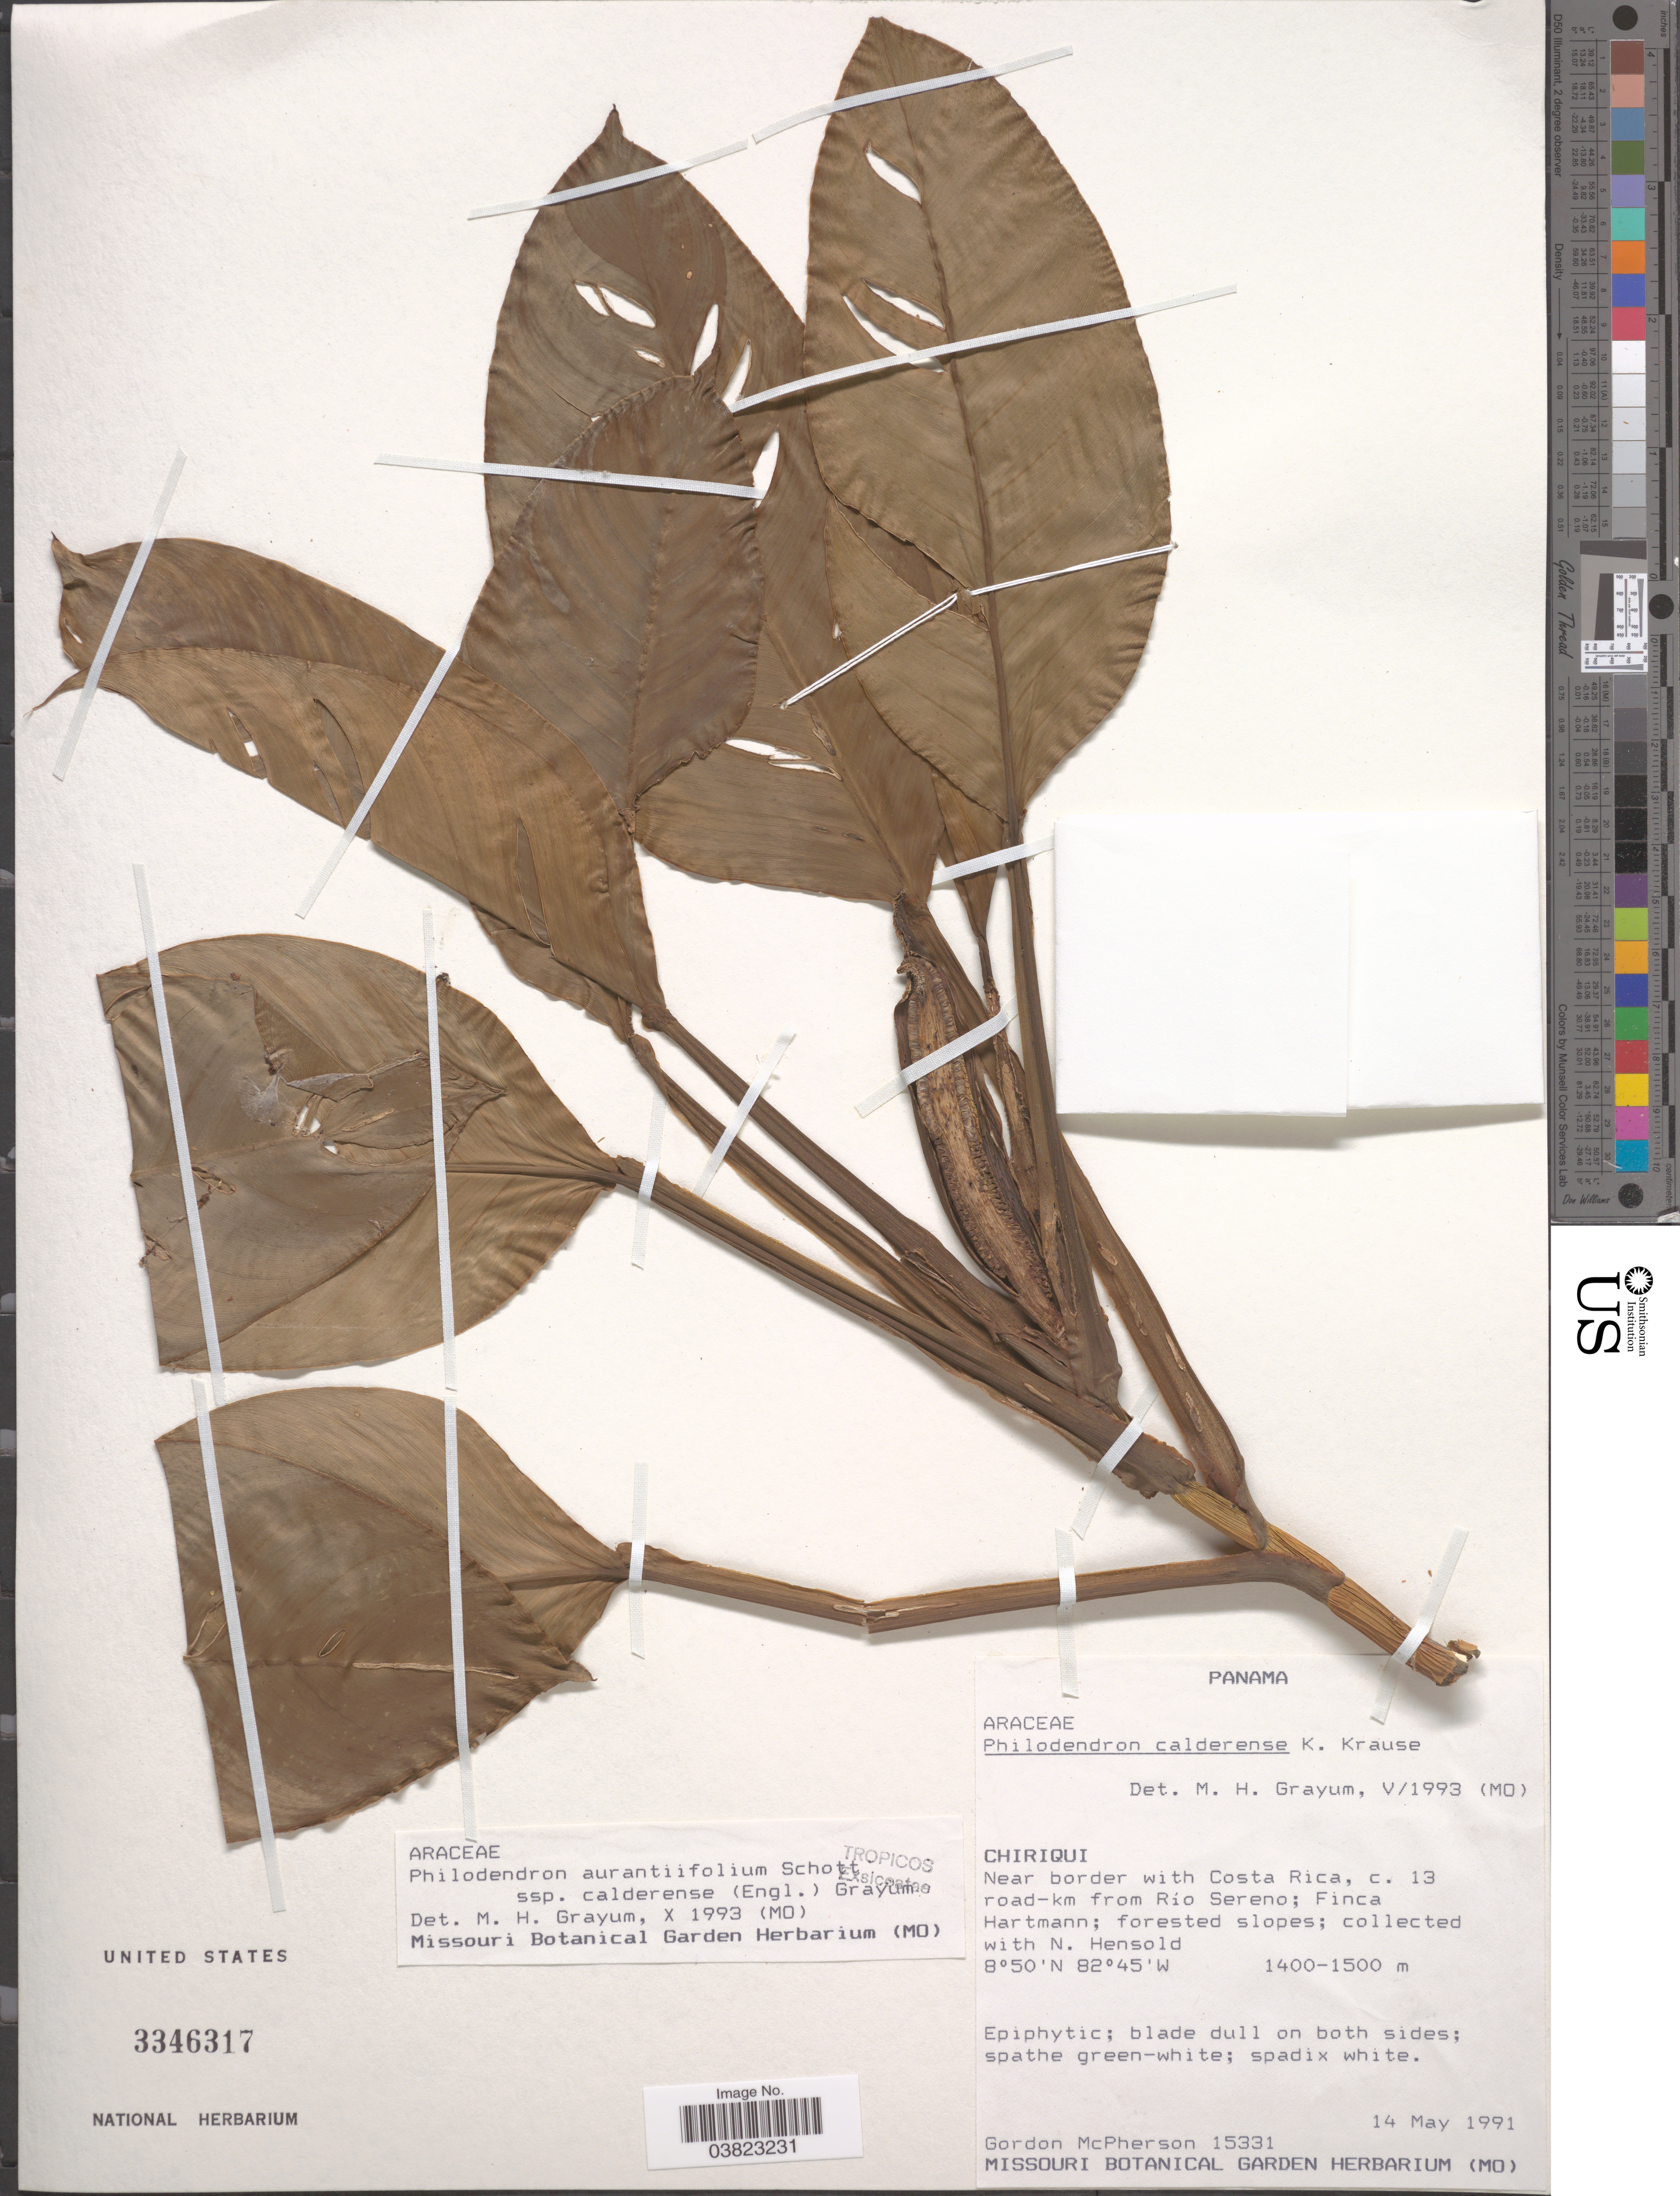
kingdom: Plantae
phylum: Tracheophyta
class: Liliopsida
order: Alismatales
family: Araceae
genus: Philodendron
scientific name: Philodendron aurantiifolium subsp. calderense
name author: Schott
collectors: G. McPherson & N. Hensold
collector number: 15331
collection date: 1991-05-14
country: Panama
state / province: Chiriqui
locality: Near border with Costa Rica, c. 13 road-km from Río Sereno; Finca Hartmann; forested slopes.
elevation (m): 1400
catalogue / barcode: US 3346317